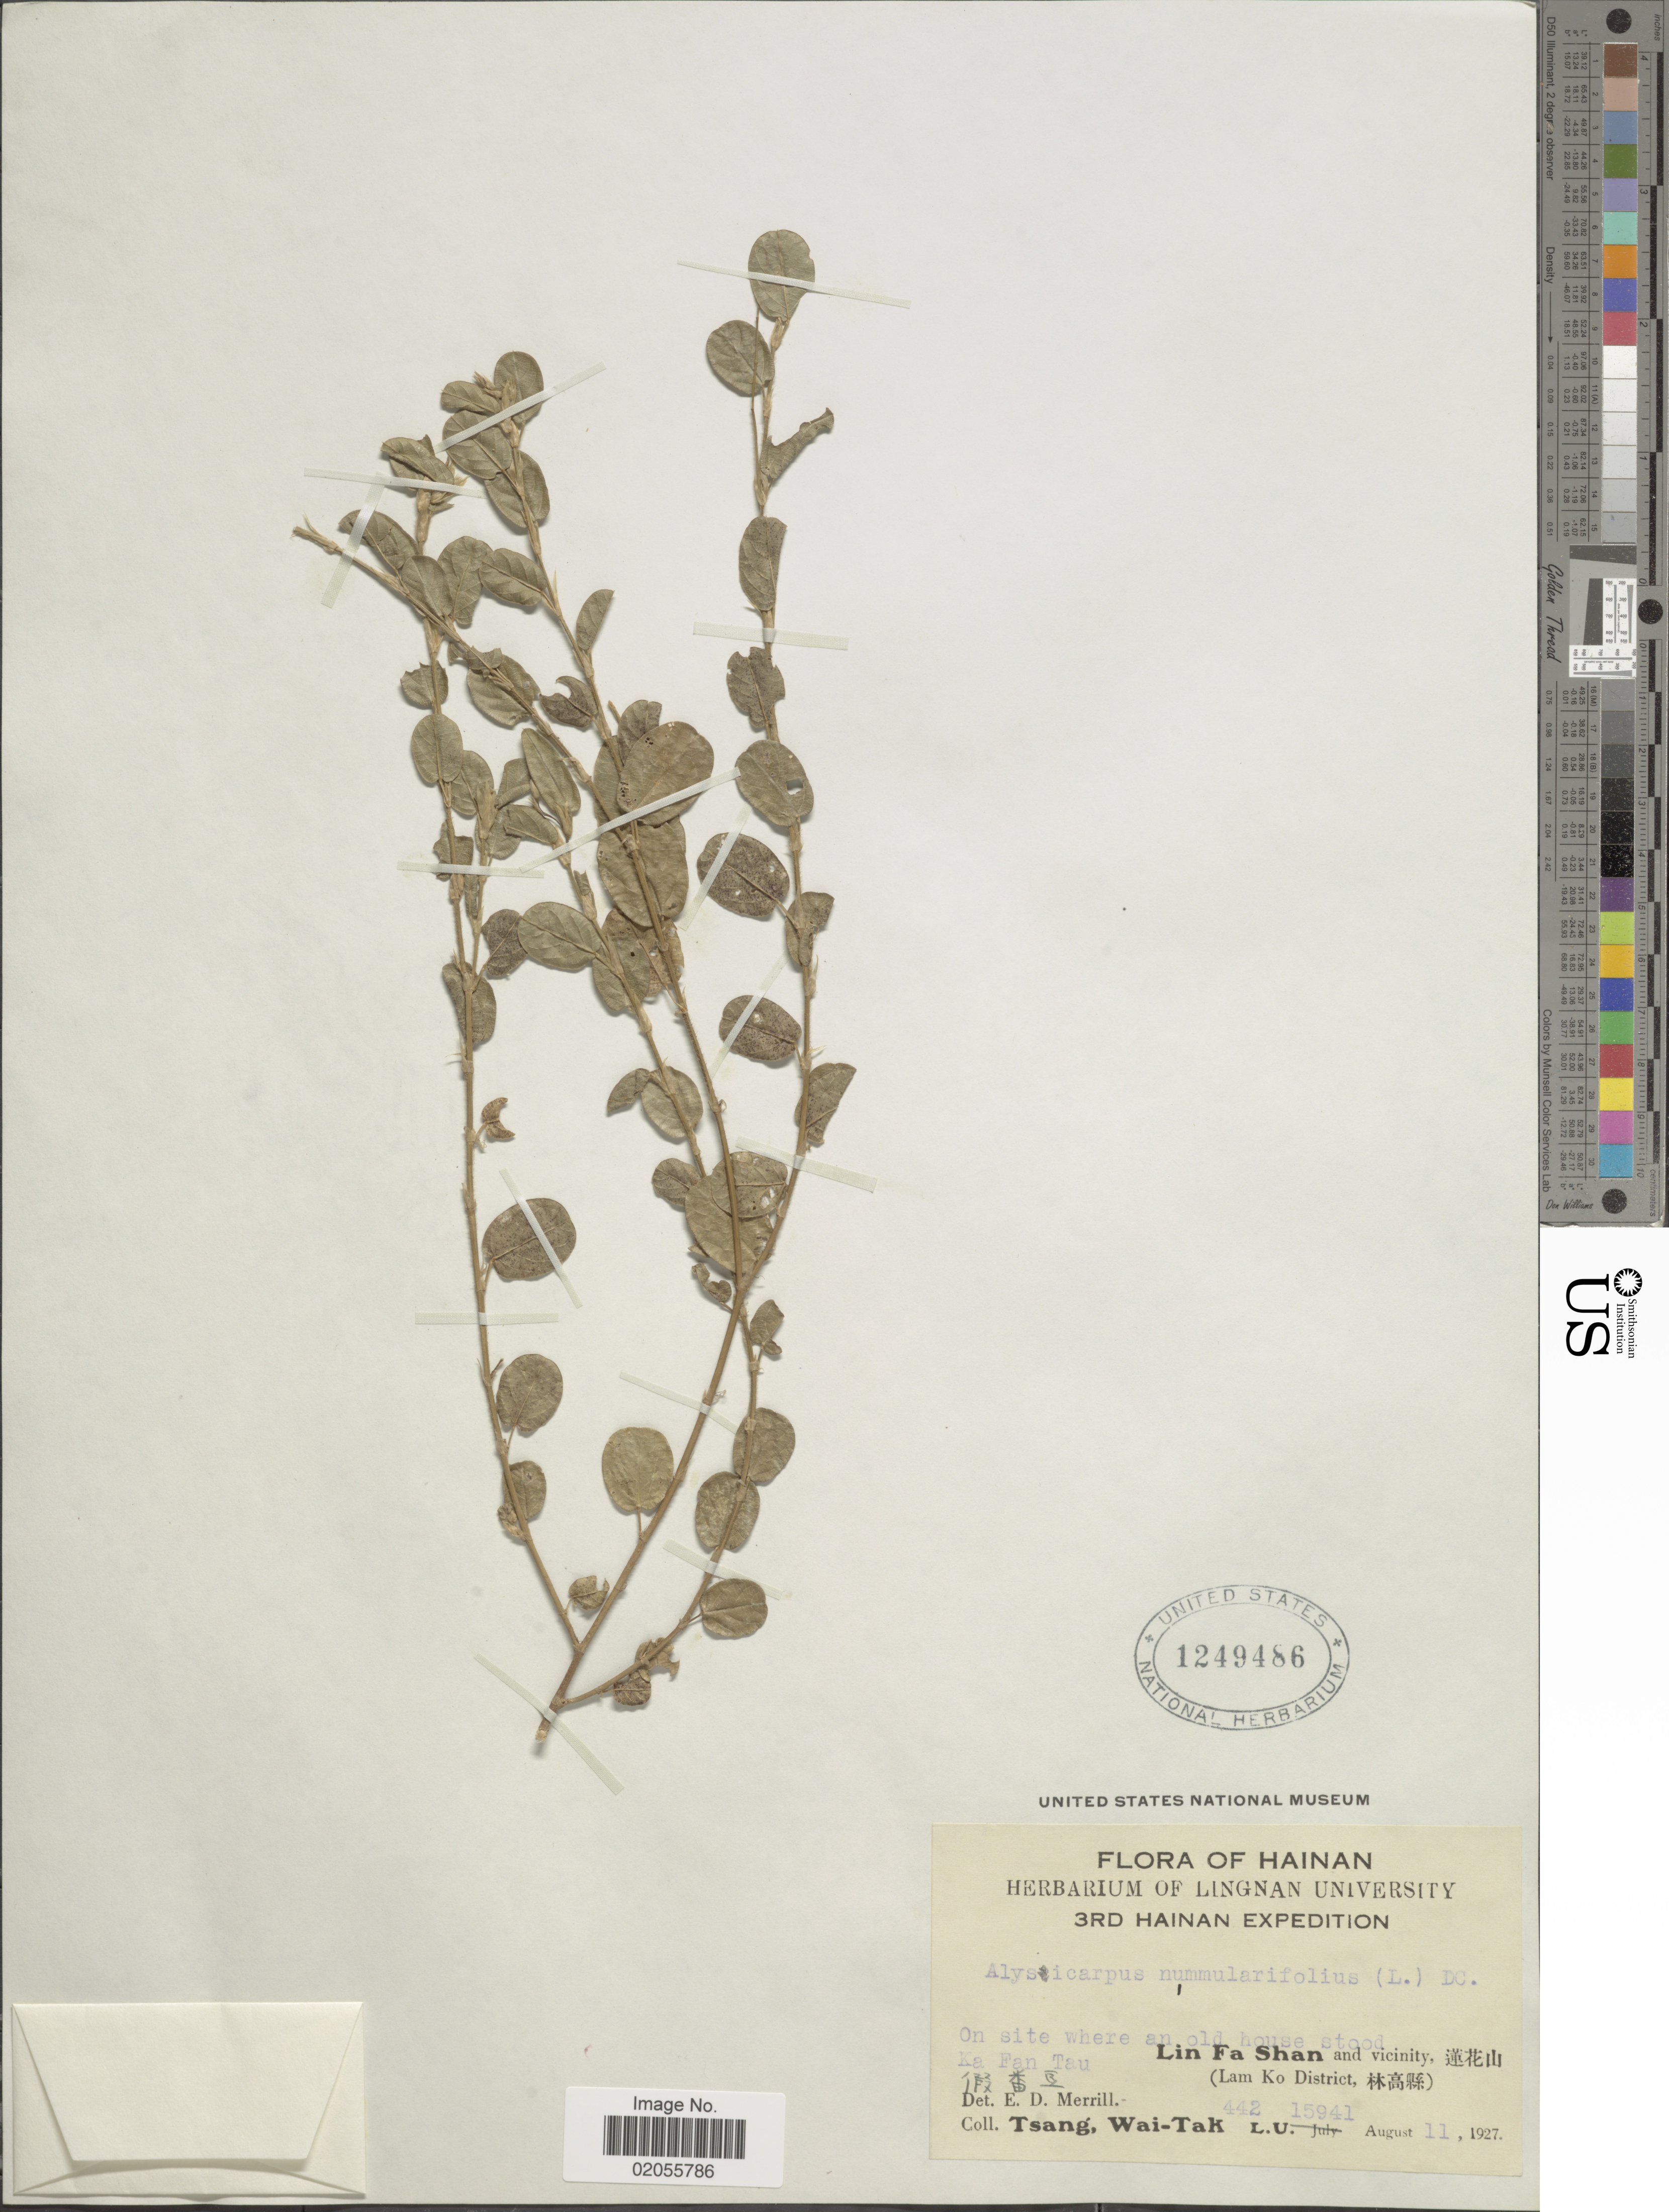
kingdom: Plantae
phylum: Tracheophyta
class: Magnoliopsida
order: Fabales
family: Fabaceae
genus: Alysicarpus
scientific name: Alysicarpus vaginalis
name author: (L.) DC.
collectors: W. T. Tsang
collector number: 442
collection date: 1927-08-11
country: China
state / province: Hainan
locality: On site where an old house stood. Ka Fan Tau. Lin Fa Shan and vicinity (Lam Ko District).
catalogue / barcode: US 1249486